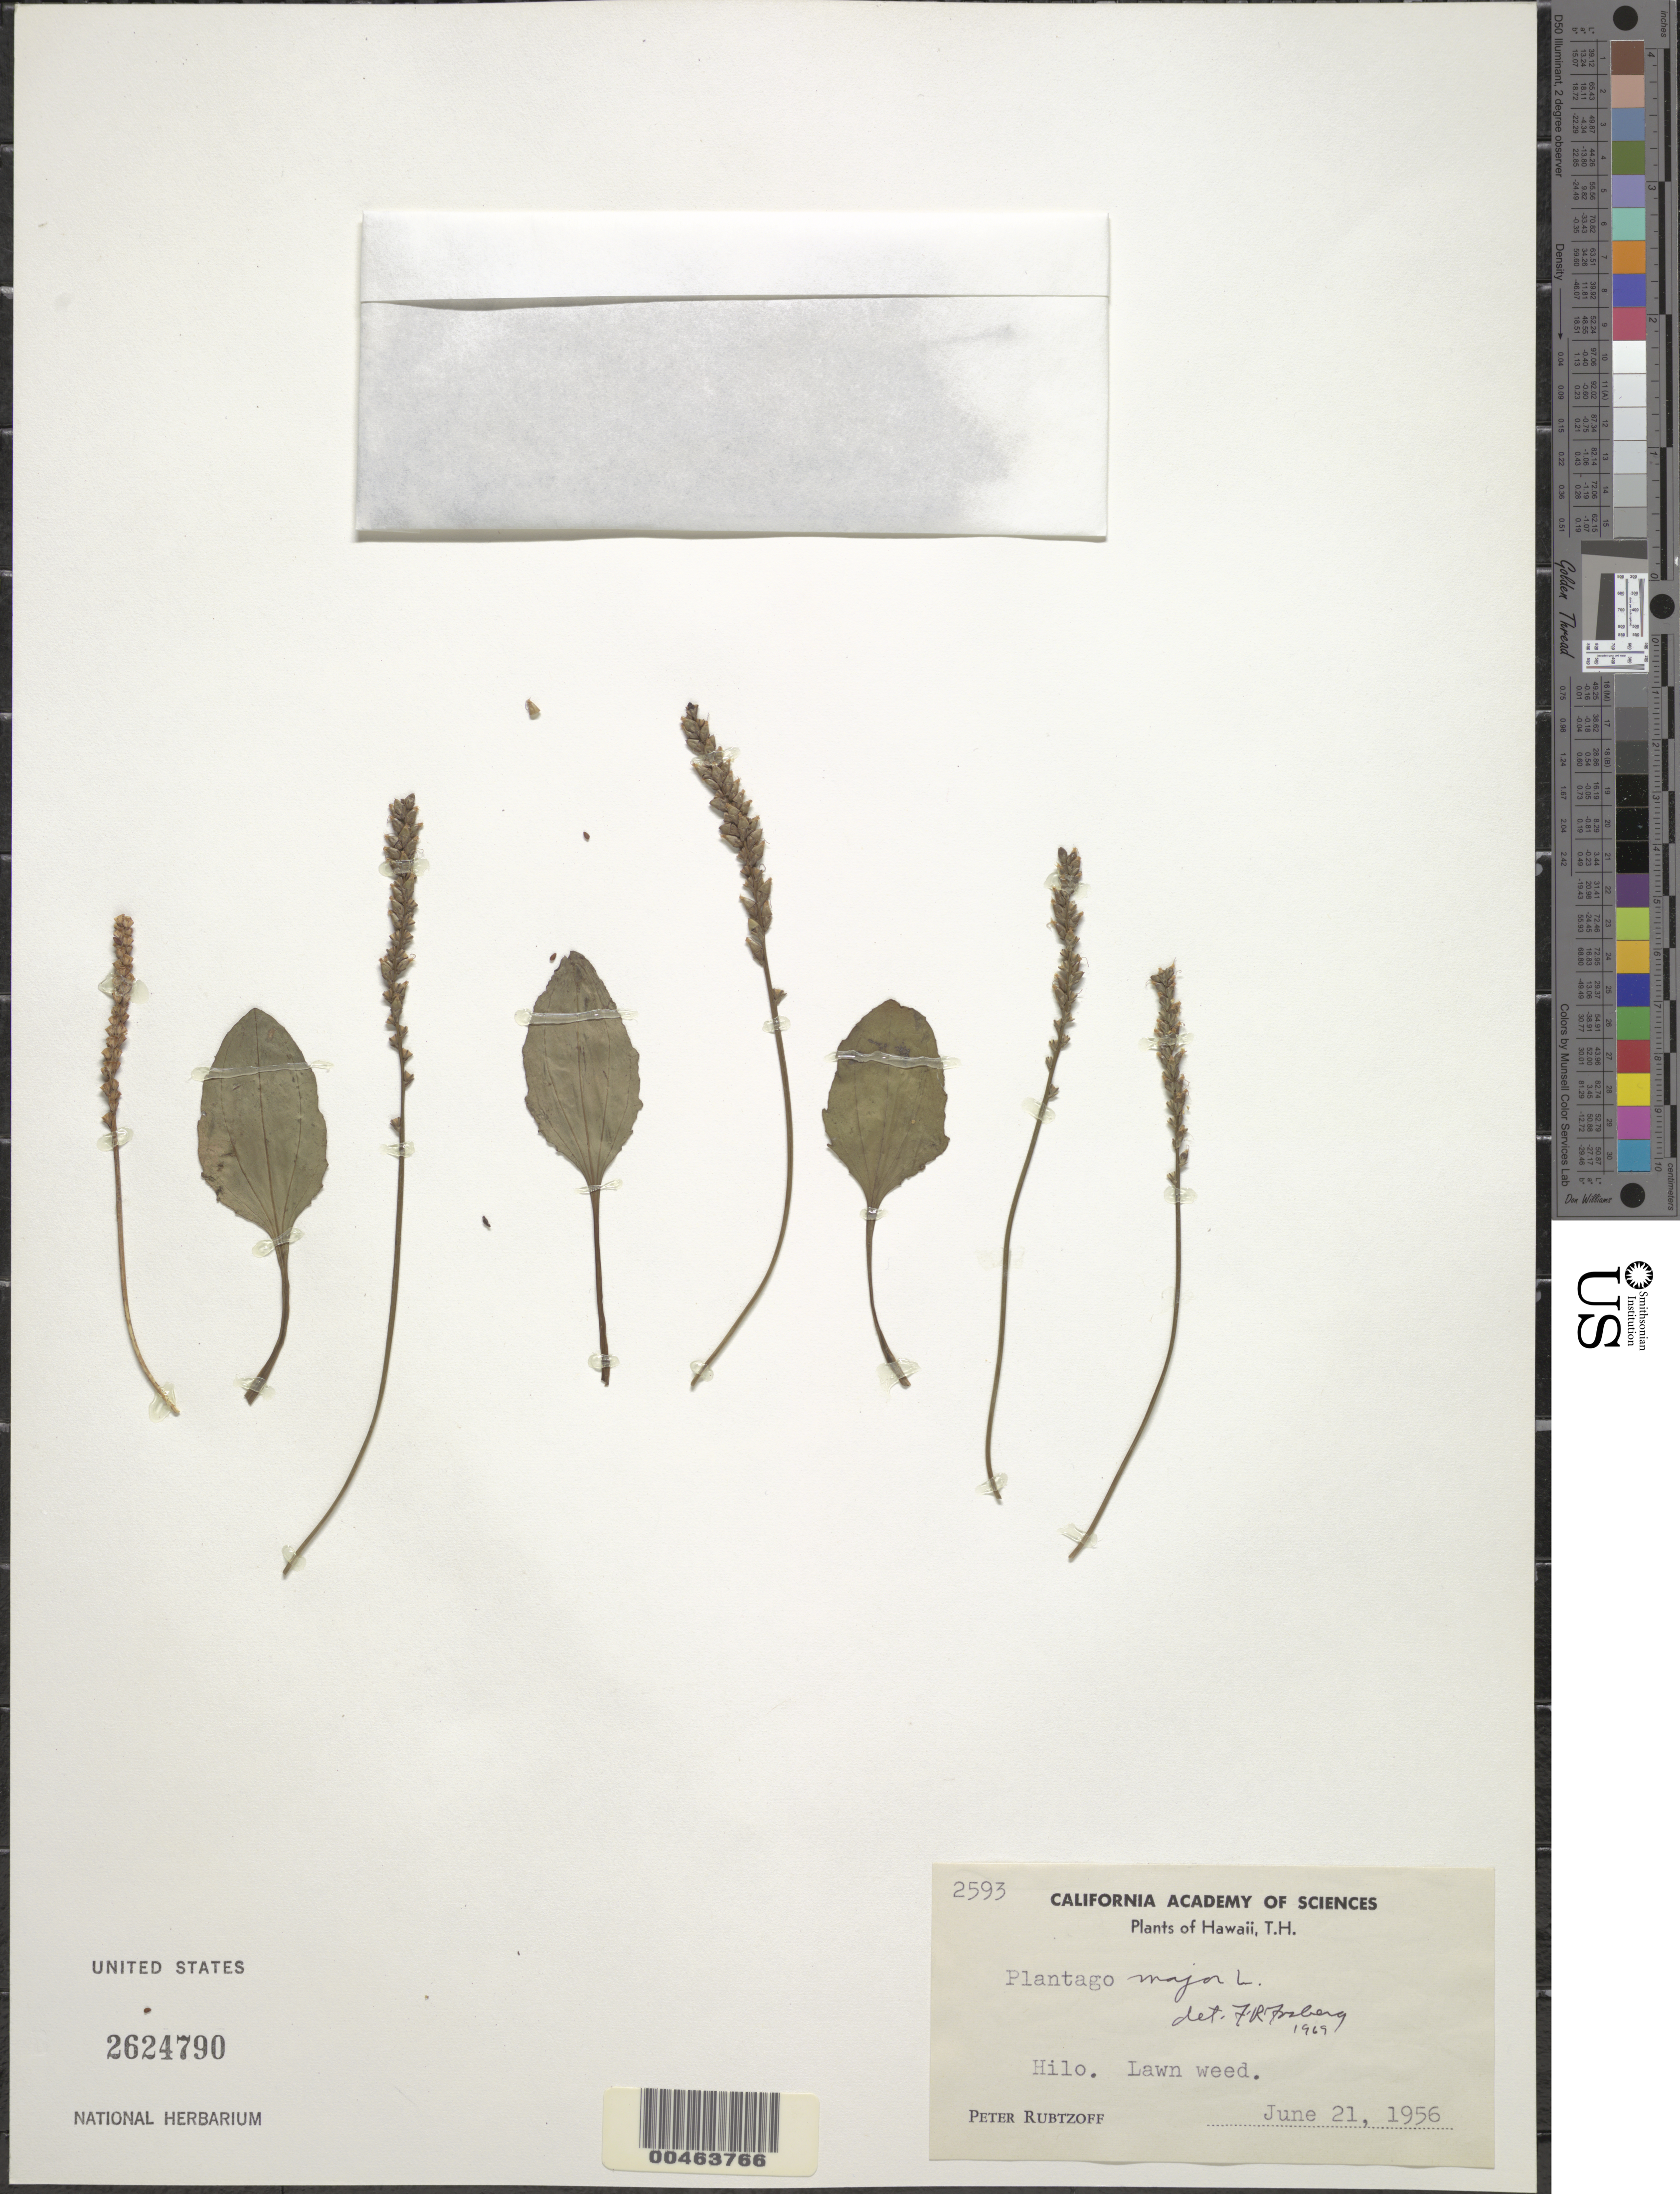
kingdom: Plantae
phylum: Tracheophyta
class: Magnoliopsida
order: Lamiales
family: Plantaginaceae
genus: Plantago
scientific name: Plantago major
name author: L.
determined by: Fosberg, F. R.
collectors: P. Rubtzoff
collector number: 2593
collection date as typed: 12 Jun 1956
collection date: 1956-06-12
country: United States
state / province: Hawaii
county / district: Hawaii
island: Hawaii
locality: Hilo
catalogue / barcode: US 2624790